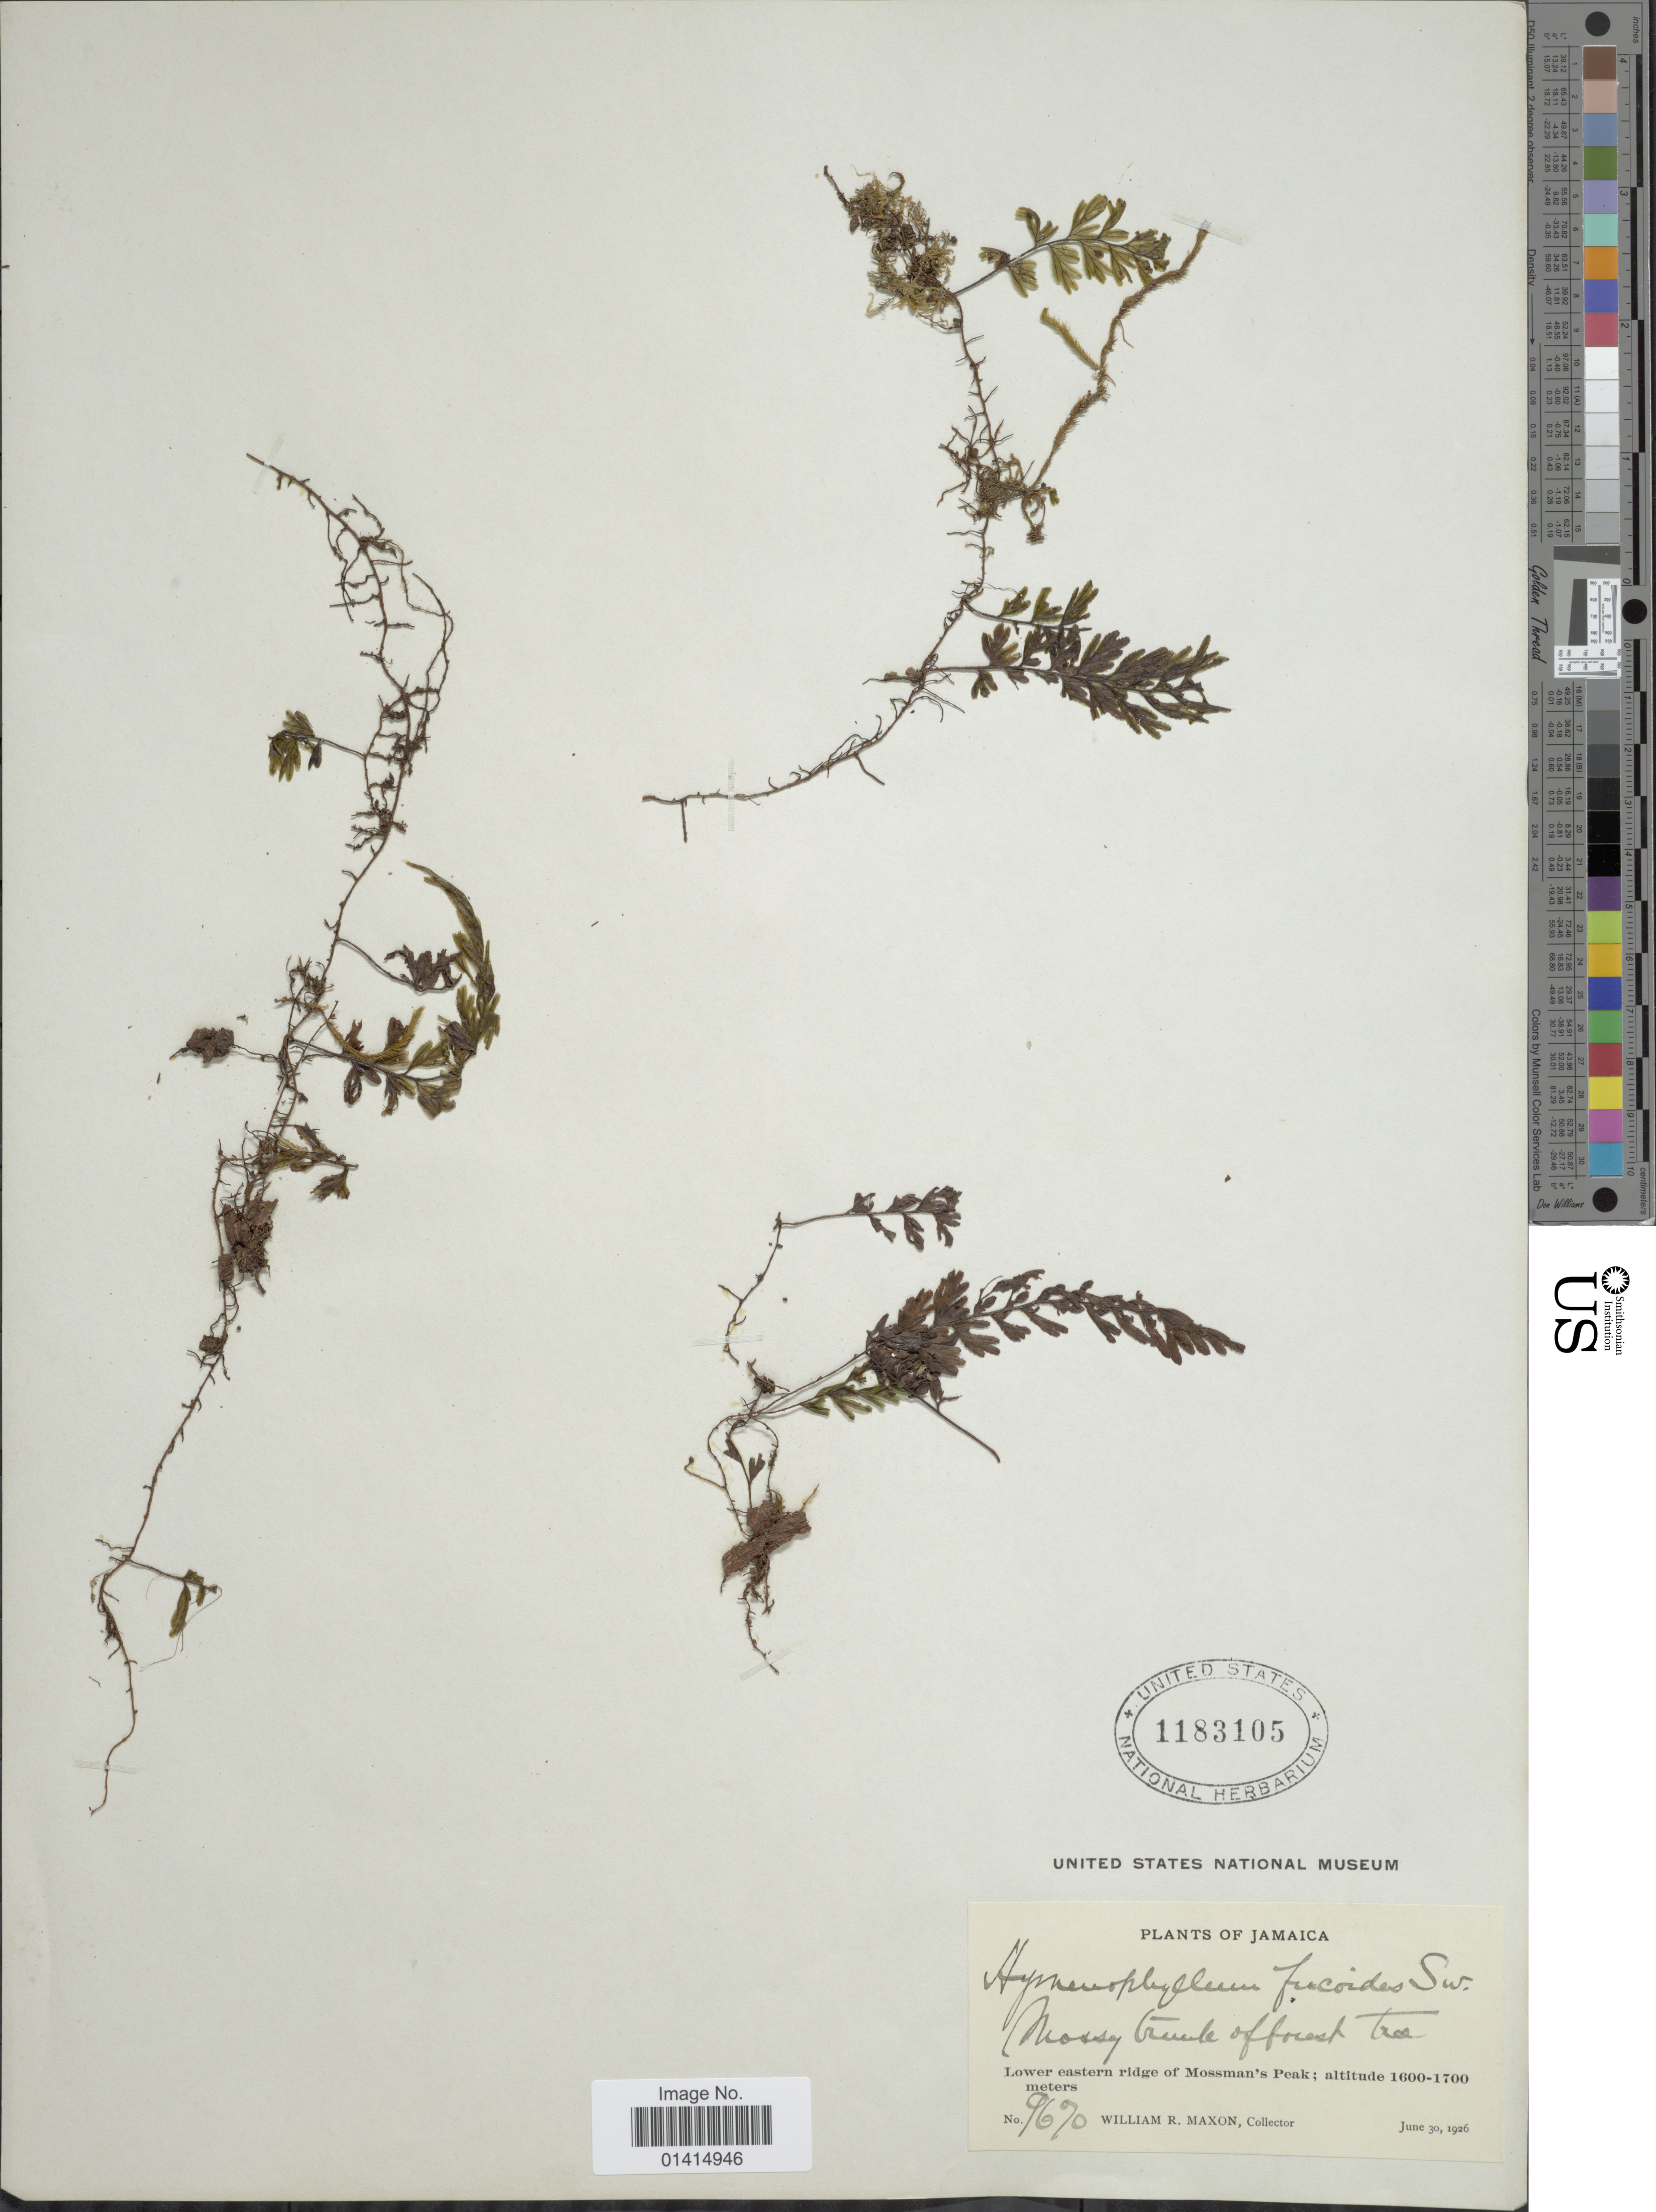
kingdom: Plantae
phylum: Tracheophyta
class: Polypodiopsida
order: Hymenophyllales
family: Hymenophyllaceae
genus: Hymenophyllum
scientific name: Hymenophyllum fucoides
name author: (Sw.) Sw.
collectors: W. R. Maxon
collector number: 9670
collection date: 1926-06-30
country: Jamaica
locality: Lower eastern ridge of Mossman's Peak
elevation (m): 1600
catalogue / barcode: US 1183105